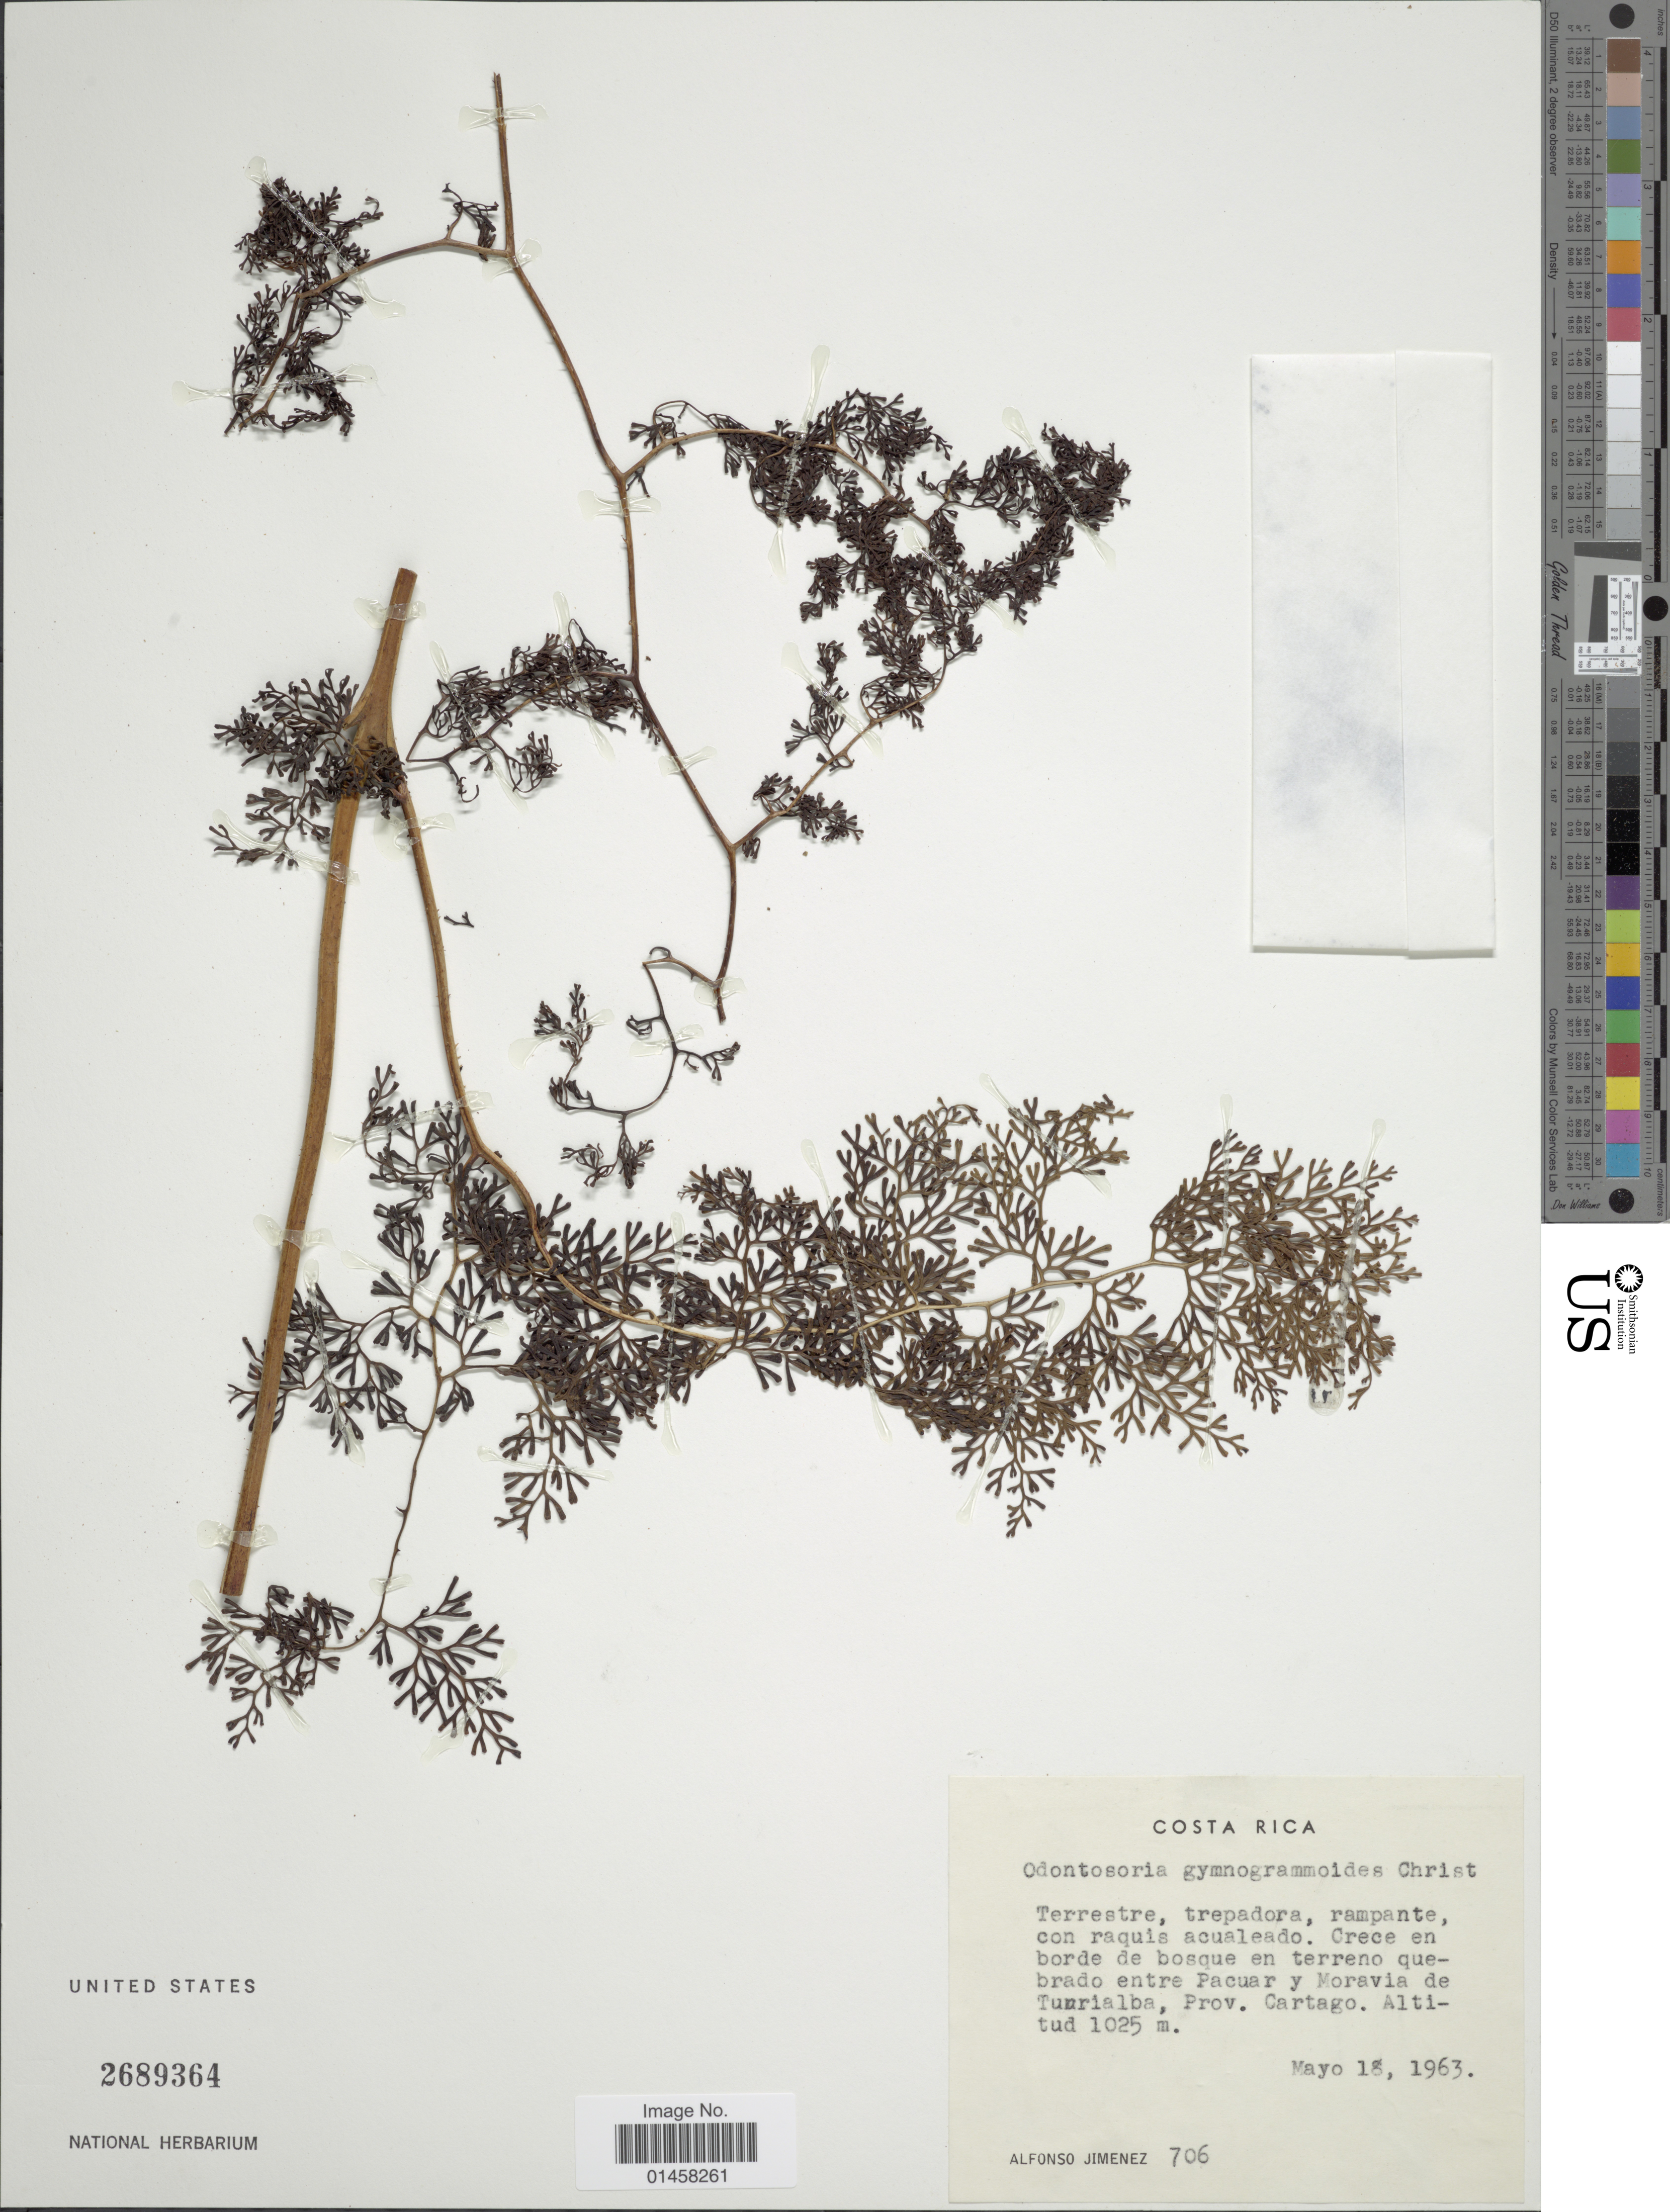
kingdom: Plantae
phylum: Tracheophyta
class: Polypodiopsida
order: Polypodiales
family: Lindsaeaceae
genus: Odontosoria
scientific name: Odontosoria gymnogrammoides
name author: Christ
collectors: A. Jimenez M.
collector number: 706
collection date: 1963-05-18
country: Costa Rica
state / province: Cartago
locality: Entre Pacuar y Moravia de Turrialba, Prov. Cartago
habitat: Crece en borde de bosque en terreno quebrado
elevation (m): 1025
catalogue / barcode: US 2689364